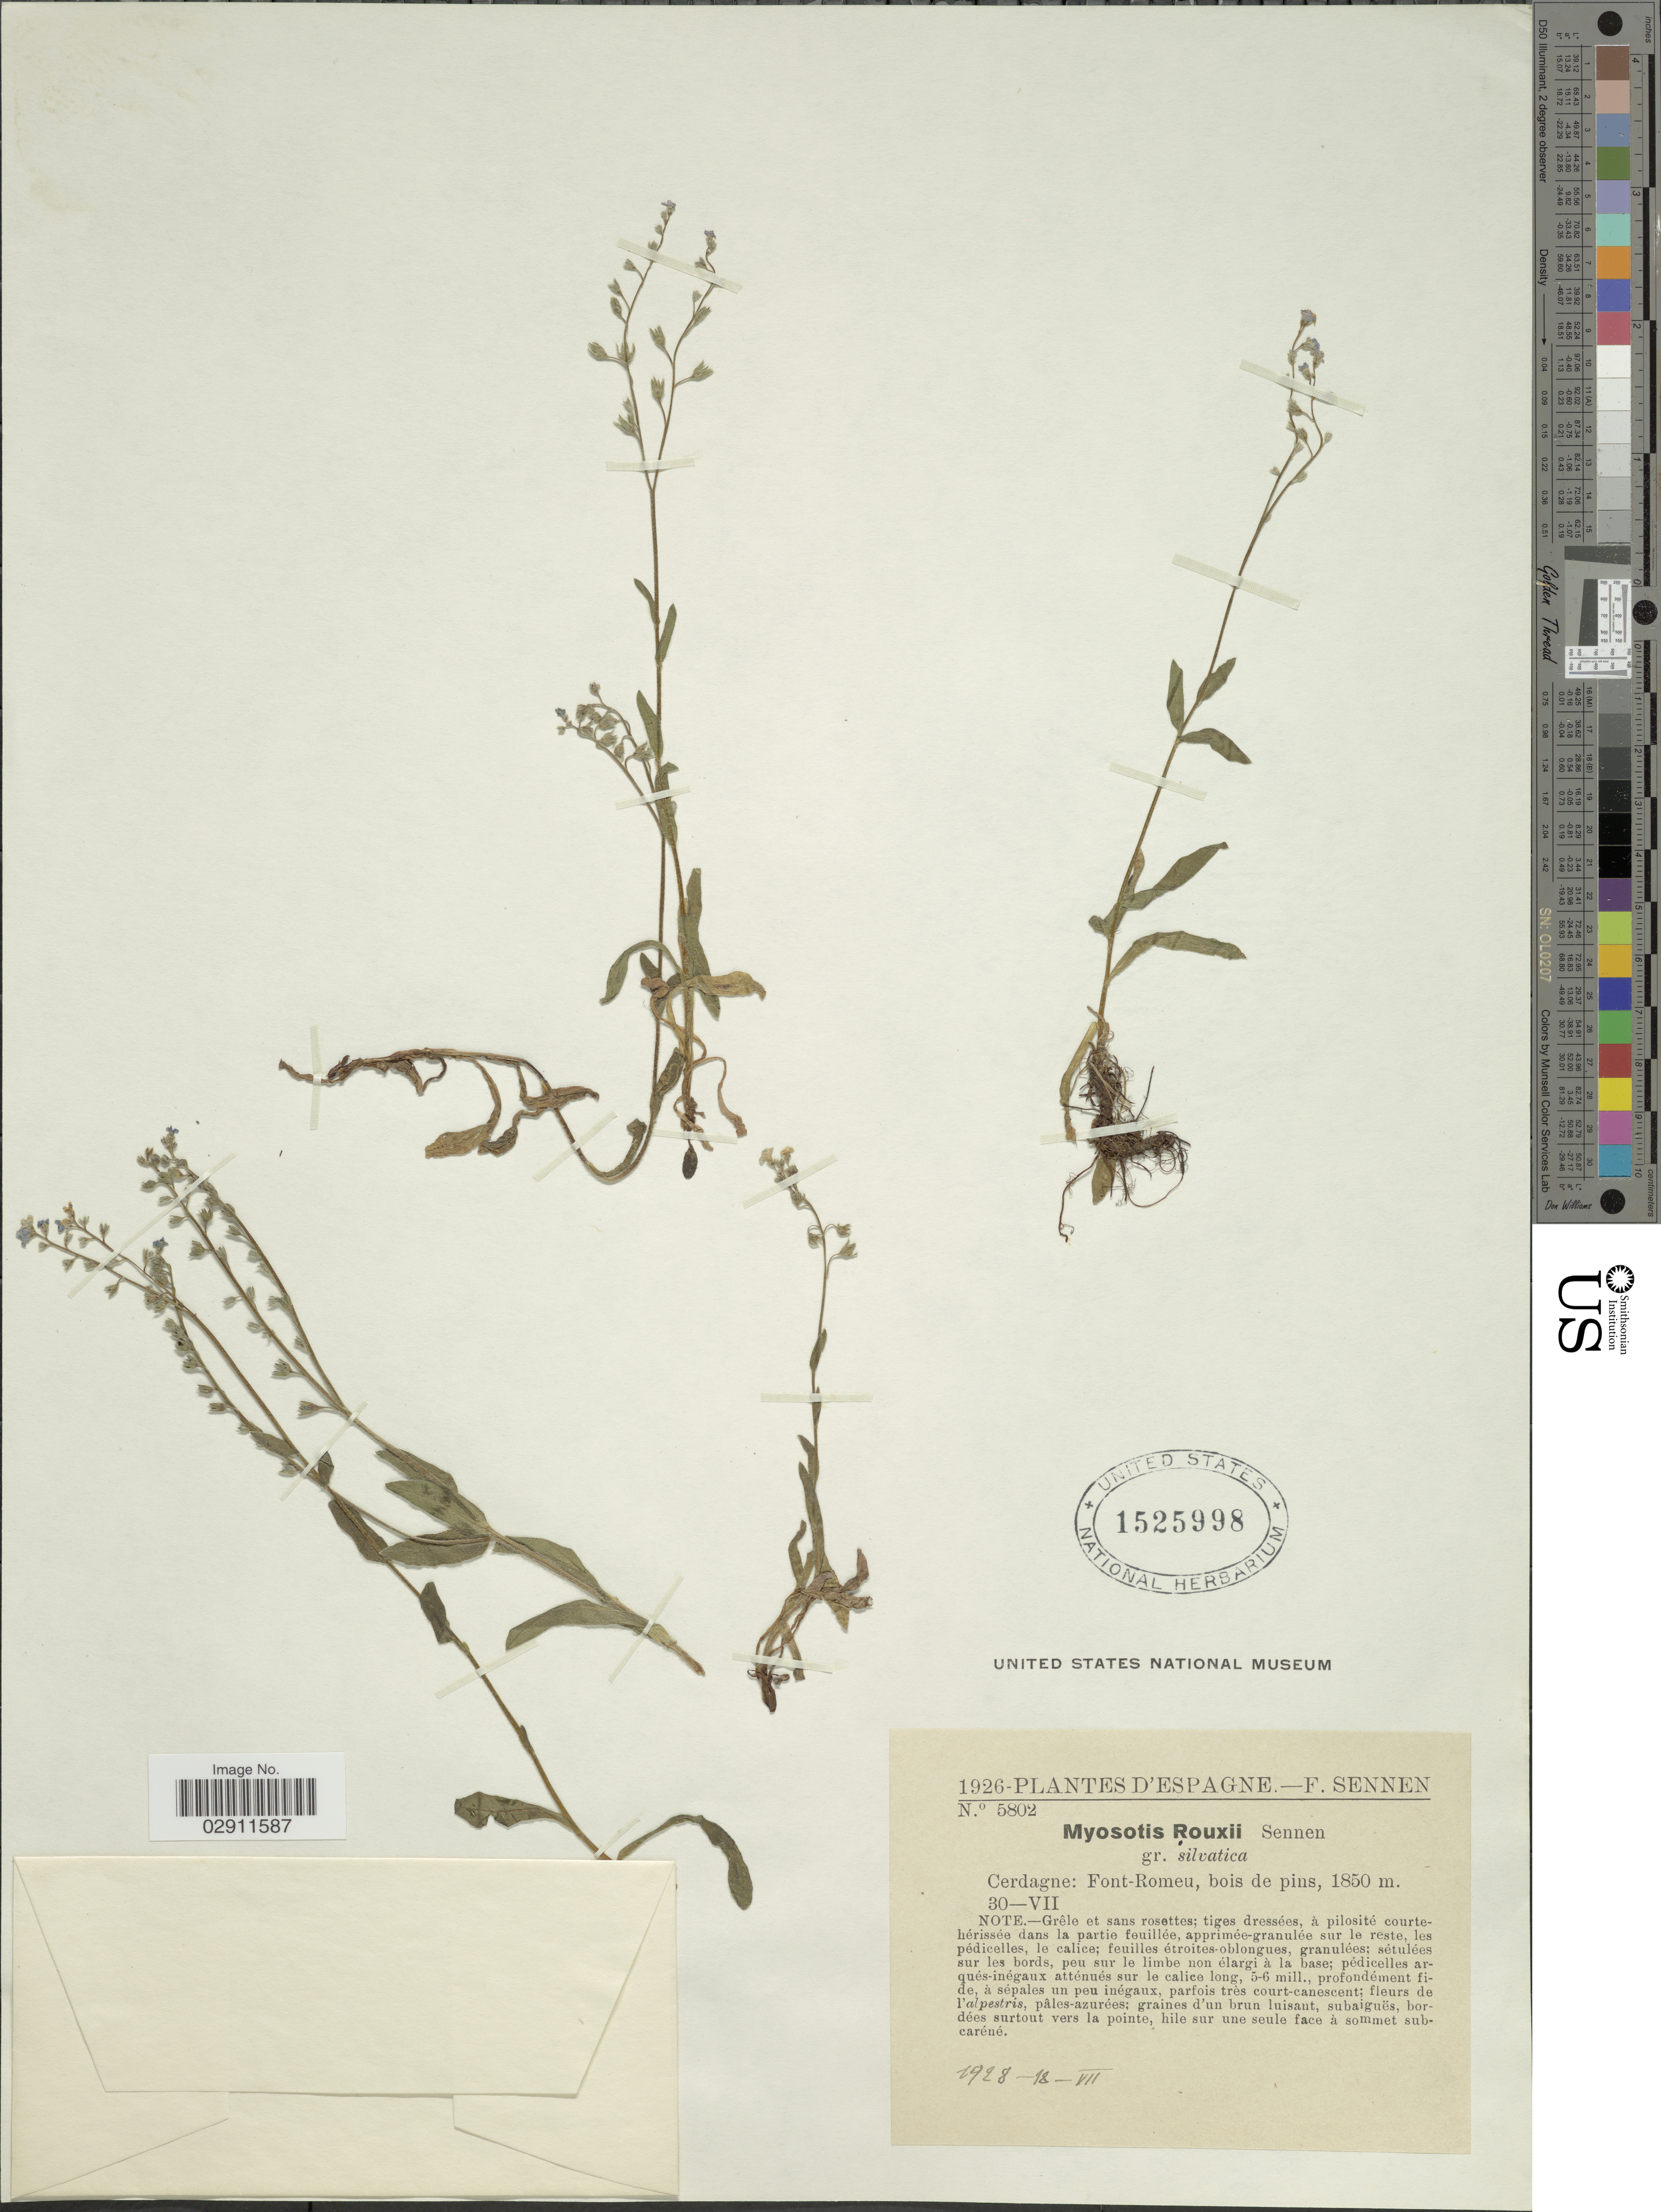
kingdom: Plantae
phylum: Tracheophyta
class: Magnoliopsida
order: Boraginales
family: Boraginaceae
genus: Myosotis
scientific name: Myosotis rouxii Sennen sp. nov. ined.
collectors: E. Sennen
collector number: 5802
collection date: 1928-07-18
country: Spain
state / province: Islas Baleares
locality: D'Espagne, Cerdagne: Font-Romeu, bois de pins.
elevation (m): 1850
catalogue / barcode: US 1525998